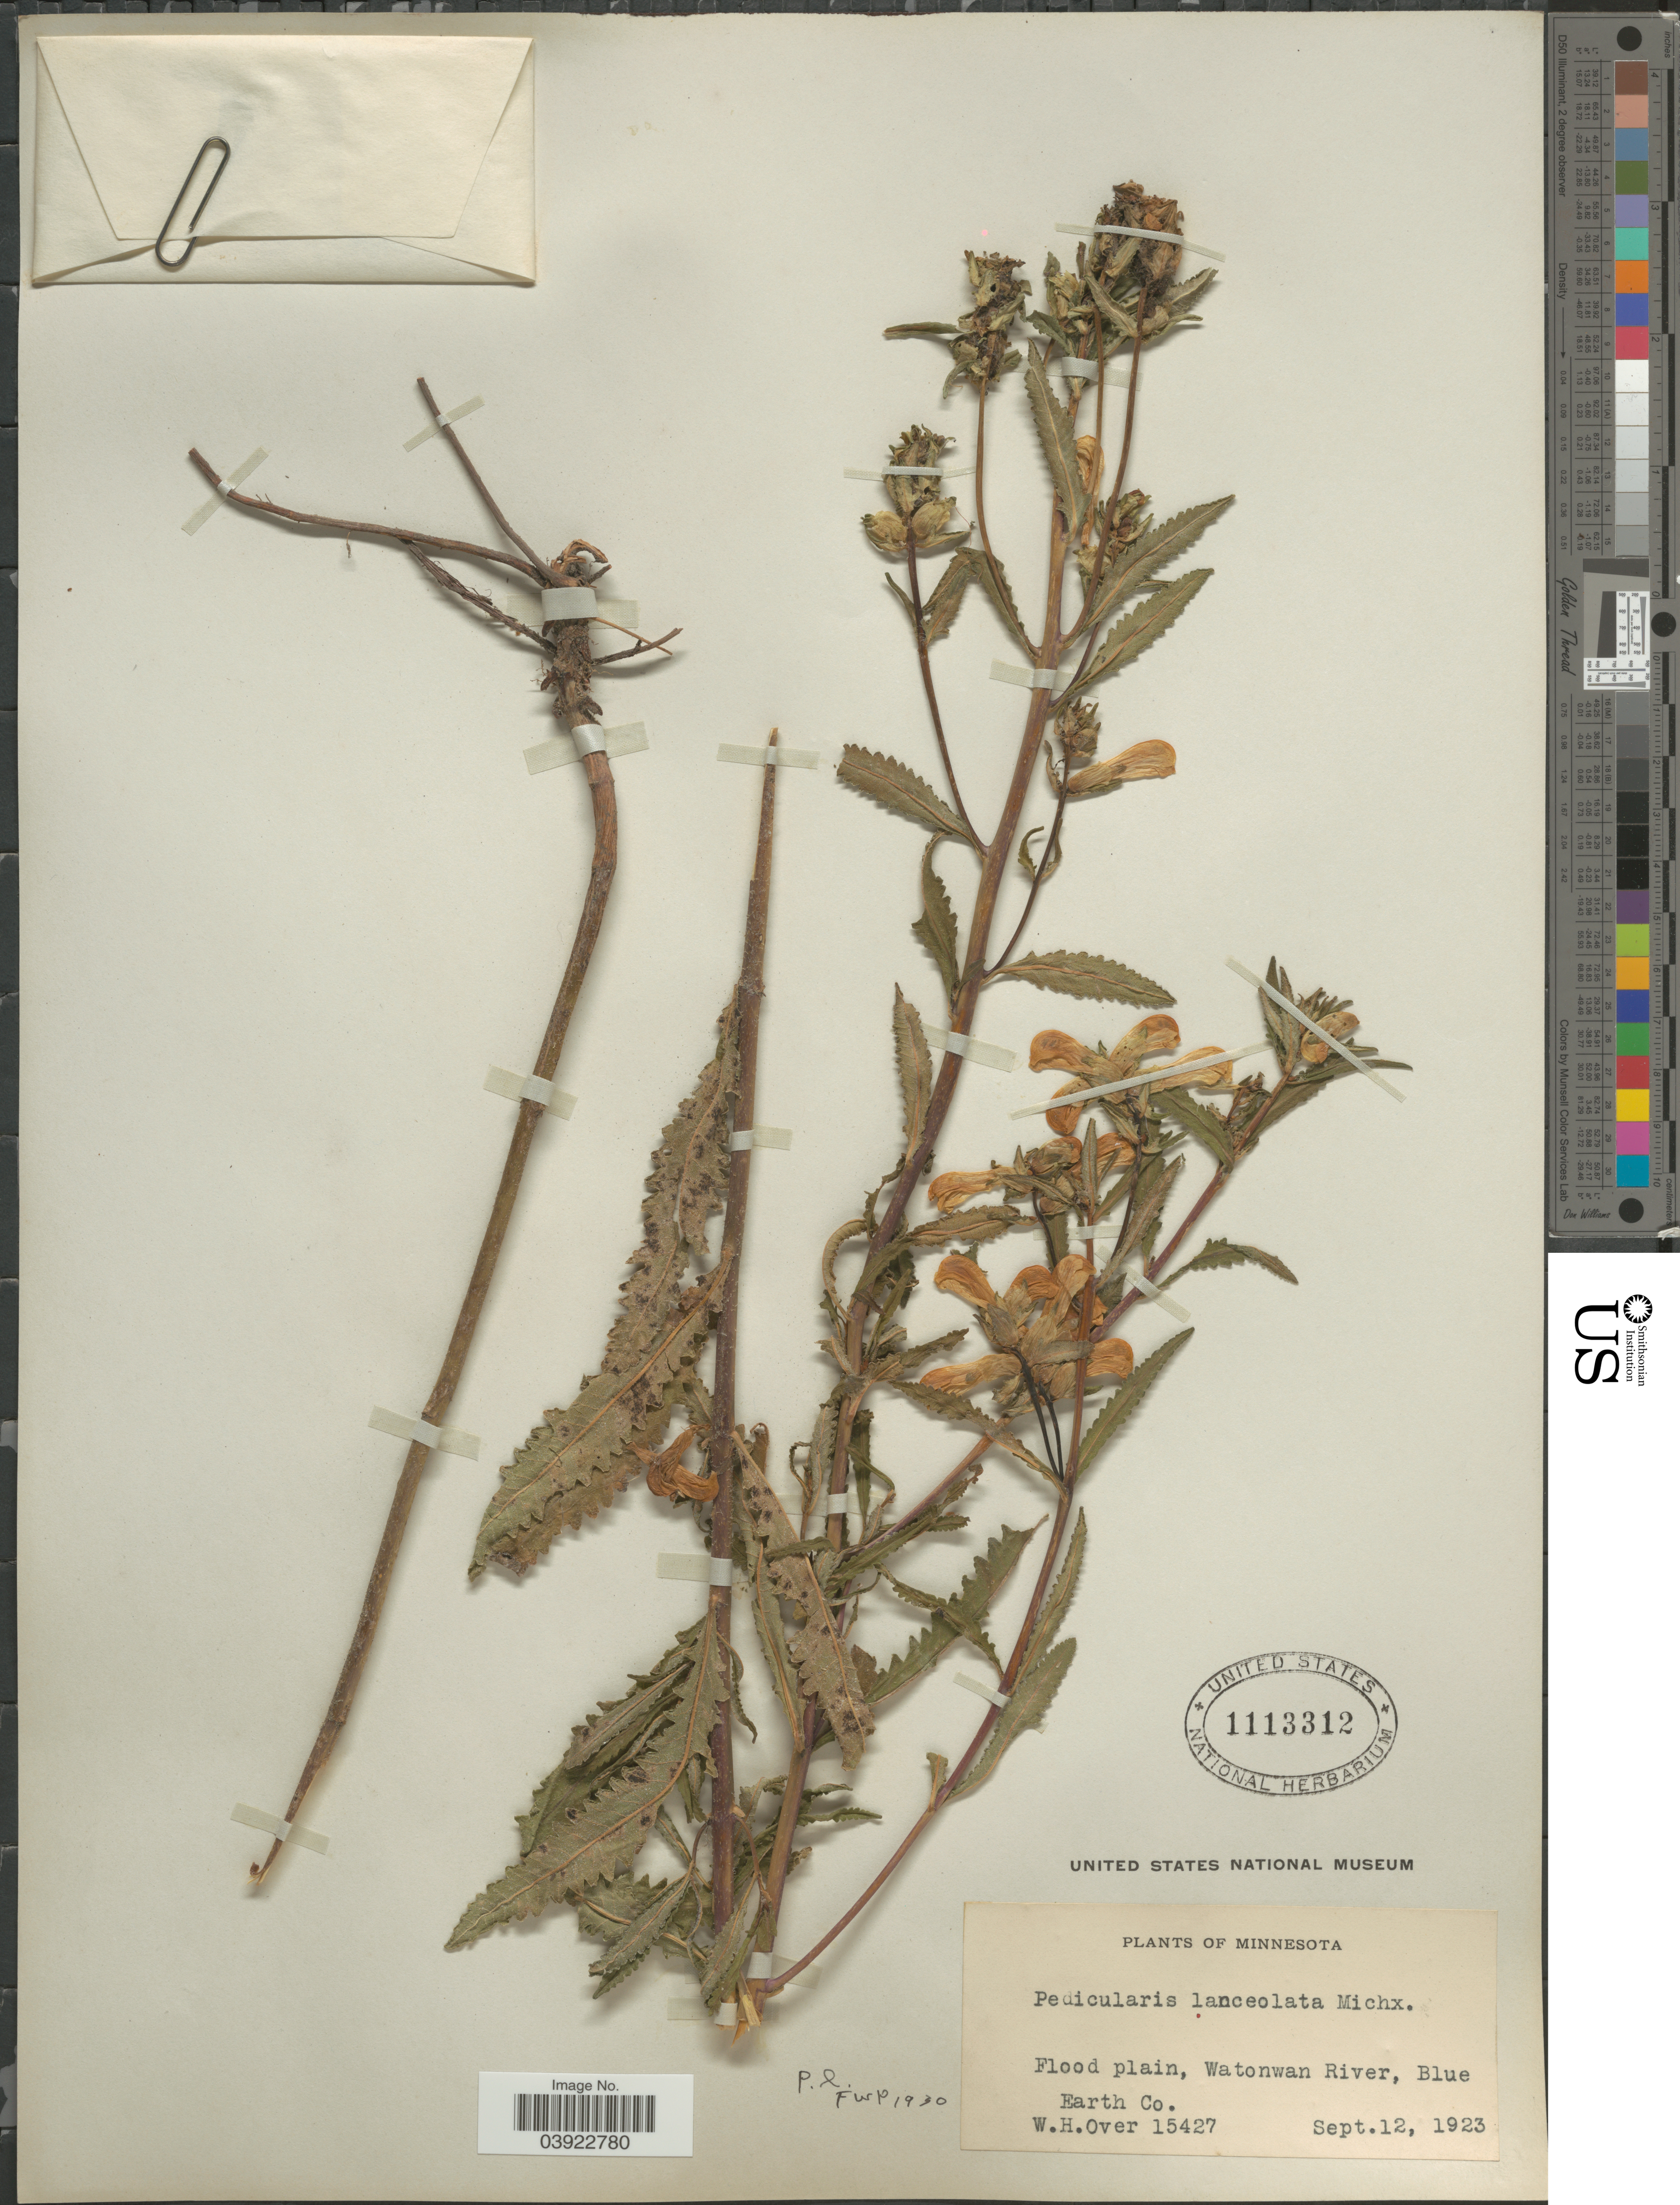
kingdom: Plantae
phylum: Tracheophyta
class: Magnoliopsida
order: Lamiales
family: Orobanchaceae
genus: Pedicularis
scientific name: Pedicularis lanceolata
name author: Michx.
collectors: W. Over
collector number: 15427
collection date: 1923-09-12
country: United States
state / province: Minnesota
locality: Flood plain, Watonwan River, Blue Earth Co.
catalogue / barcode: US 1113312